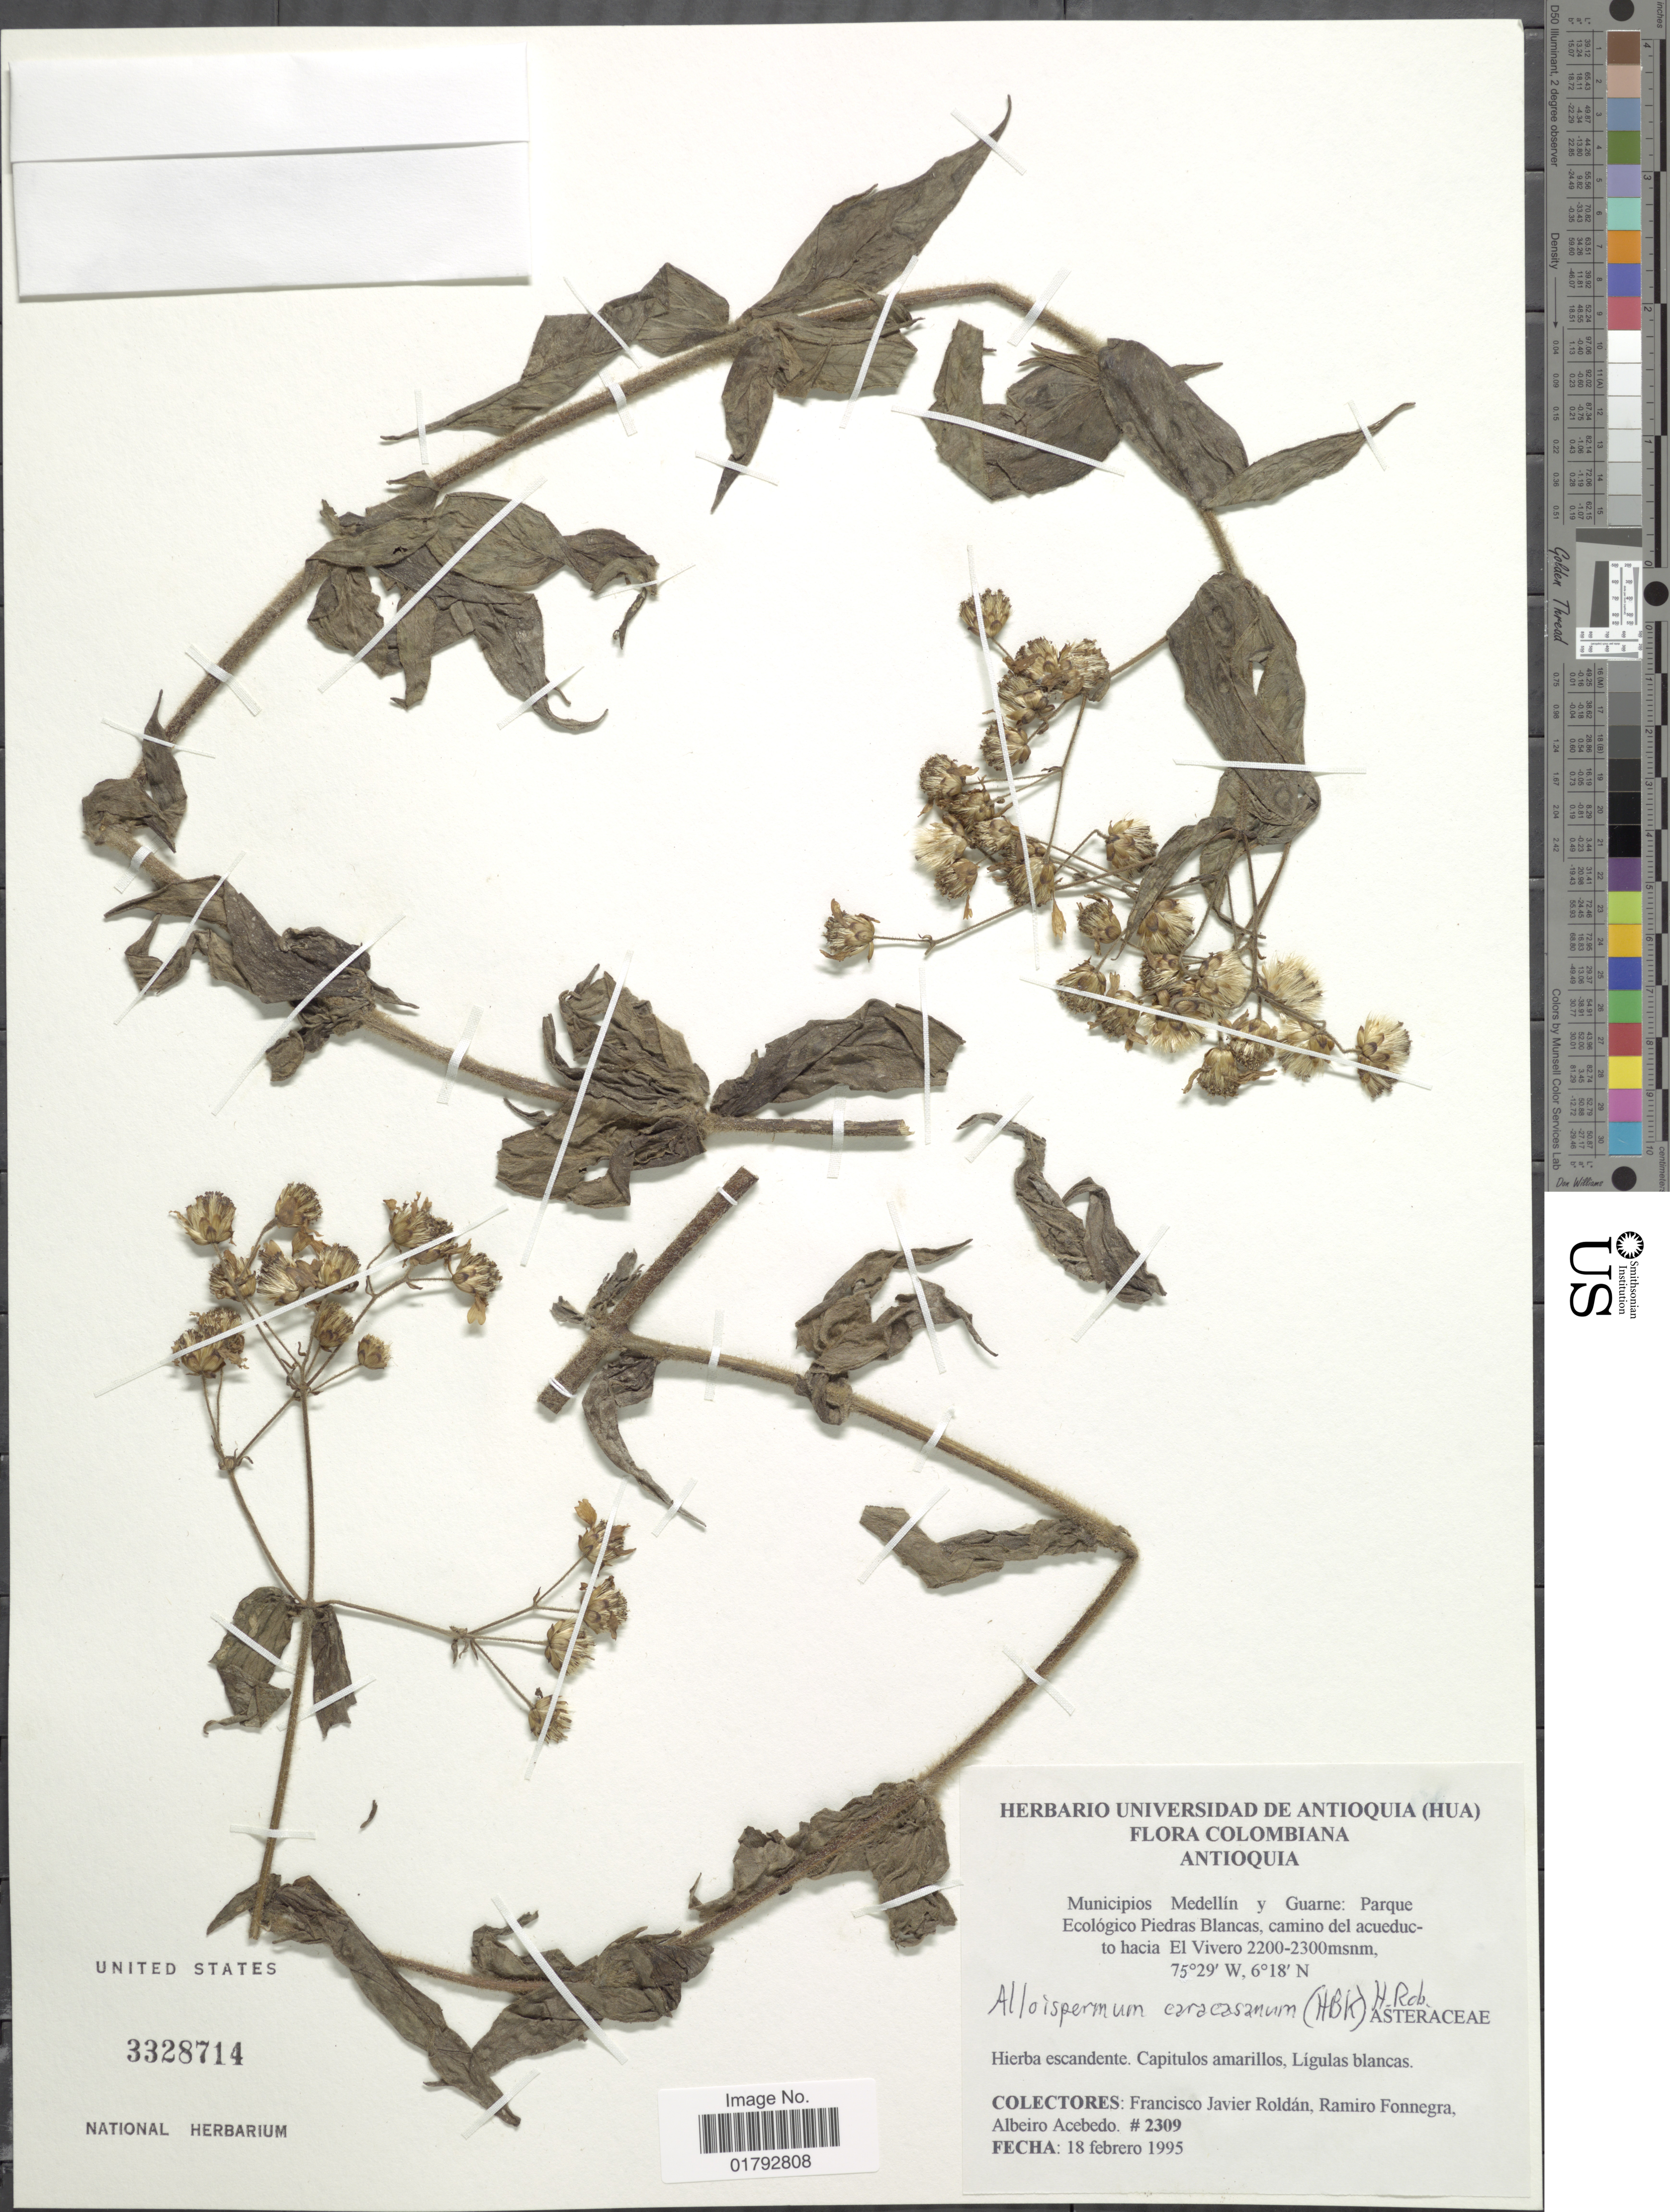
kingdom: Plantae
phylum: Tracheophyta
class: Magnoliopsida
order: Asterales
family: Asteraceae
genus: Alloispermum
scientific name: Alloispermum caracasanum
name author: (Kunth) H. Rob.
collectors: F. J. Roldán, R. Fonnegra & A. Acebedo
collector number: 2309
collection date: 1995-02-18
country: Colombia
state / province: Antioquia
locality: Colombiana, Antioquia. Municipios Medellin y GuarneL Parque Ecologico Piedres Blancas, camino del acueduc-to hacia El Vivero.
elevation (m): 2200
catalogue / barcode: US 3328714